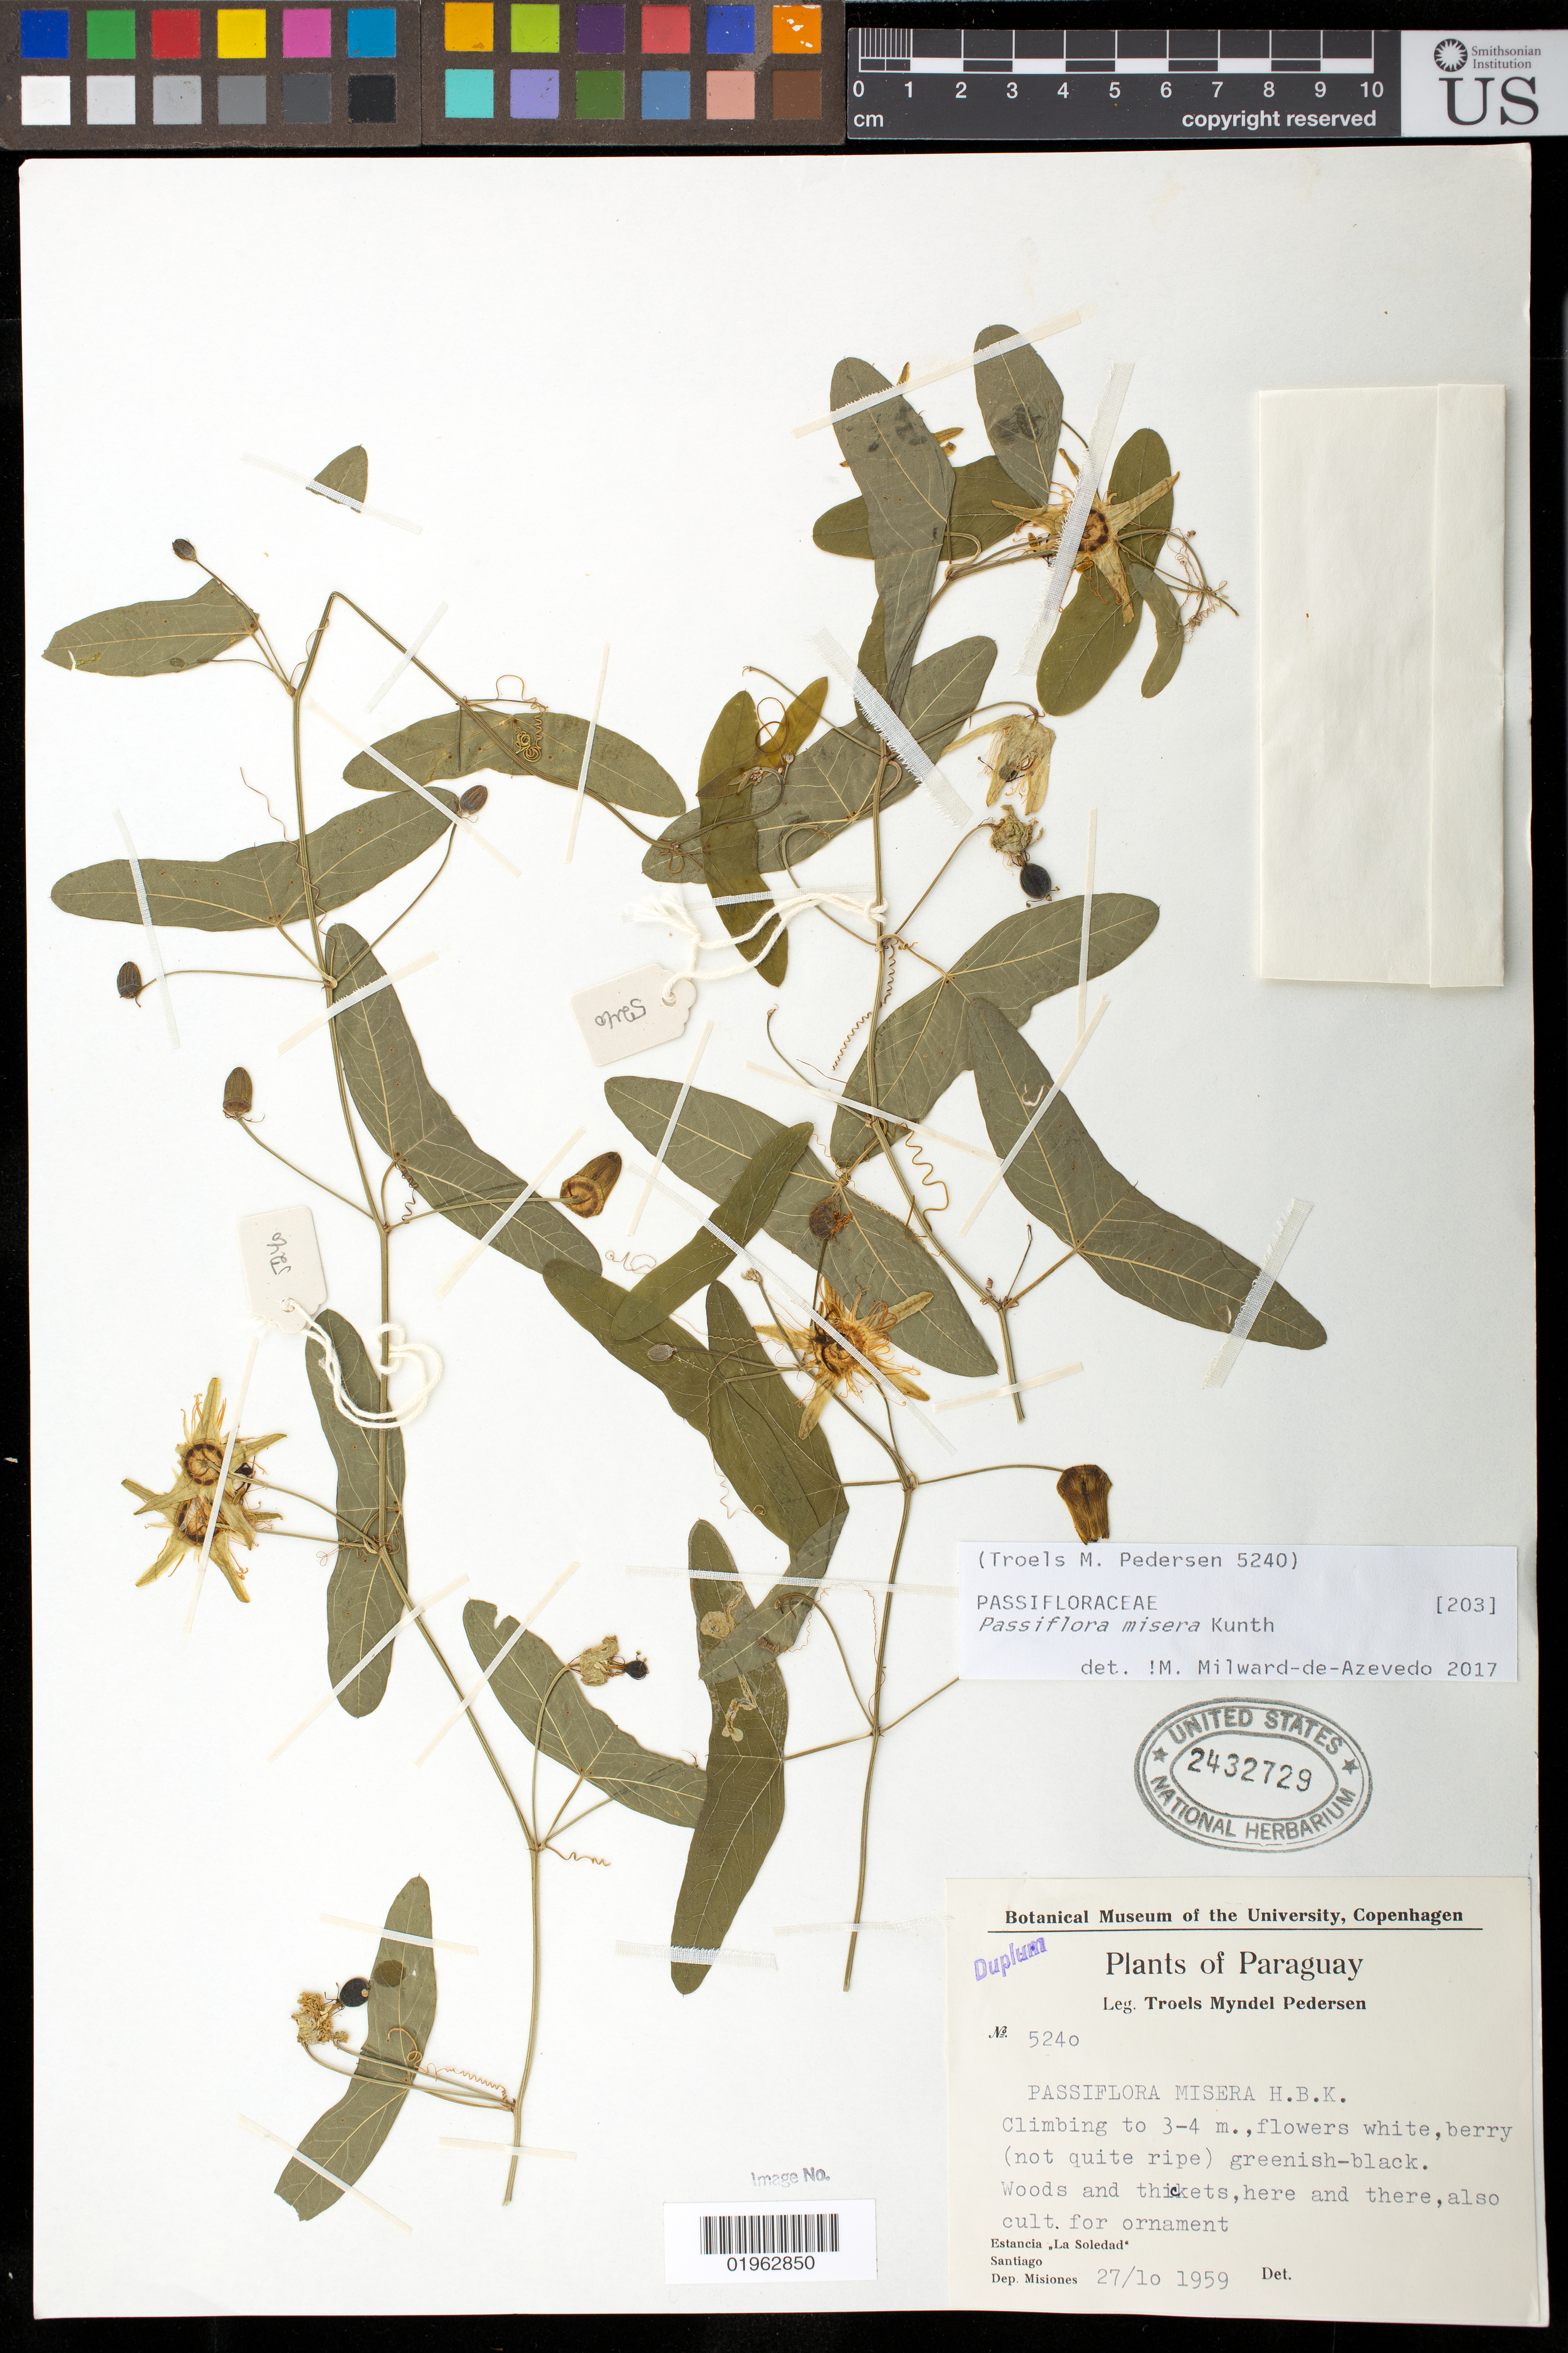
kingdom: Plantae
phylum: Tracheophyta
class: Magnoliopsida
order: Malpighiales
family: Passifloraceae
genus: Passiflora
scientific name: Passiflora misera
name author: Kunth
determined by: Azevedo, M. A. Milward de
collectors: T. M. Pedersen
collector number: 5240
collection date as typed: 27 Oct 1959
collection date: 1959-10-27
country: Paraguay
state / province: Misiones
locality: Estancia "la soledad"; santiago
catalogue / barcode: US 2432729